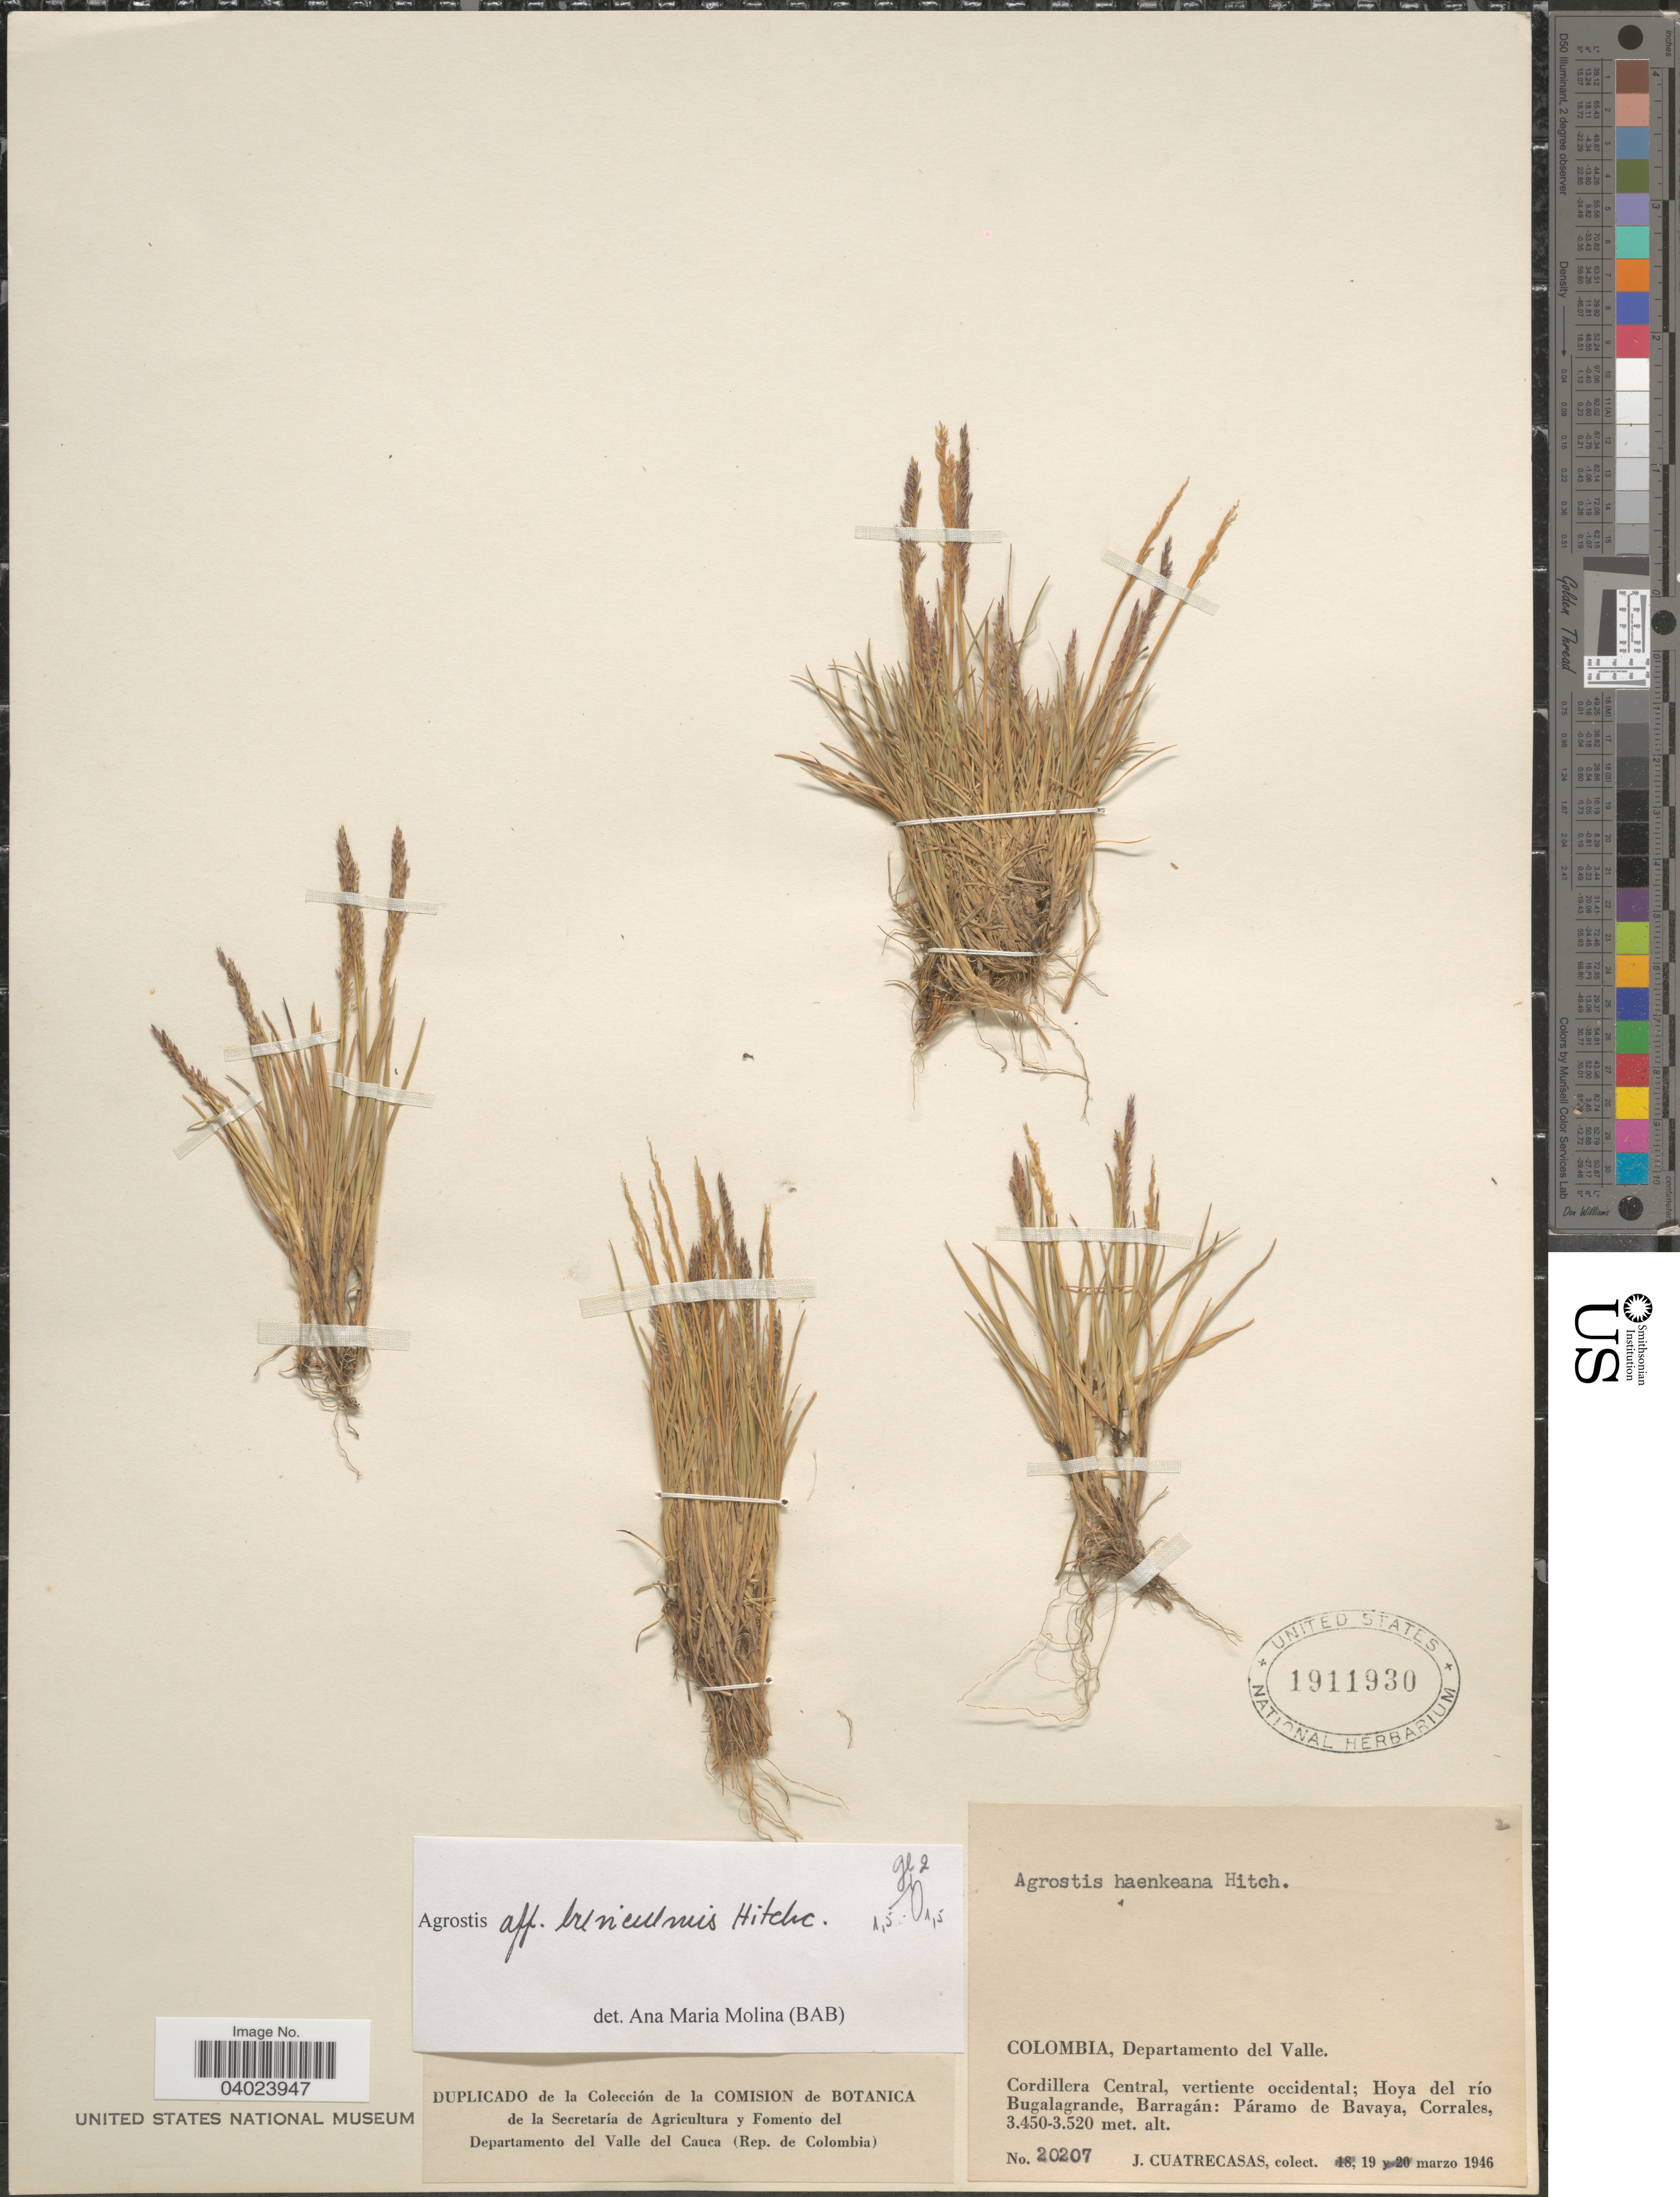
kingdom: Plantae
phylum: Tracheophyta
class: Liliopsida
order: Poales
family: Poaceae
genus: Agrostis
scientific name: Agrostis breviculmis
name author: Hitchc.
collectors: J. Cuatrecasas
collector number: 20207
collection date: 1946-03-19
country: Colombia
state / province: Valle del Cauca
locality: Departamento del Valle. Cordillera Central, vertiente occidental; Hoya del río Bugalagrande, Barragán: Páramo de Bavaya, Corrales.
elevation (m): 3450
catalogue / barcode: US 1911930